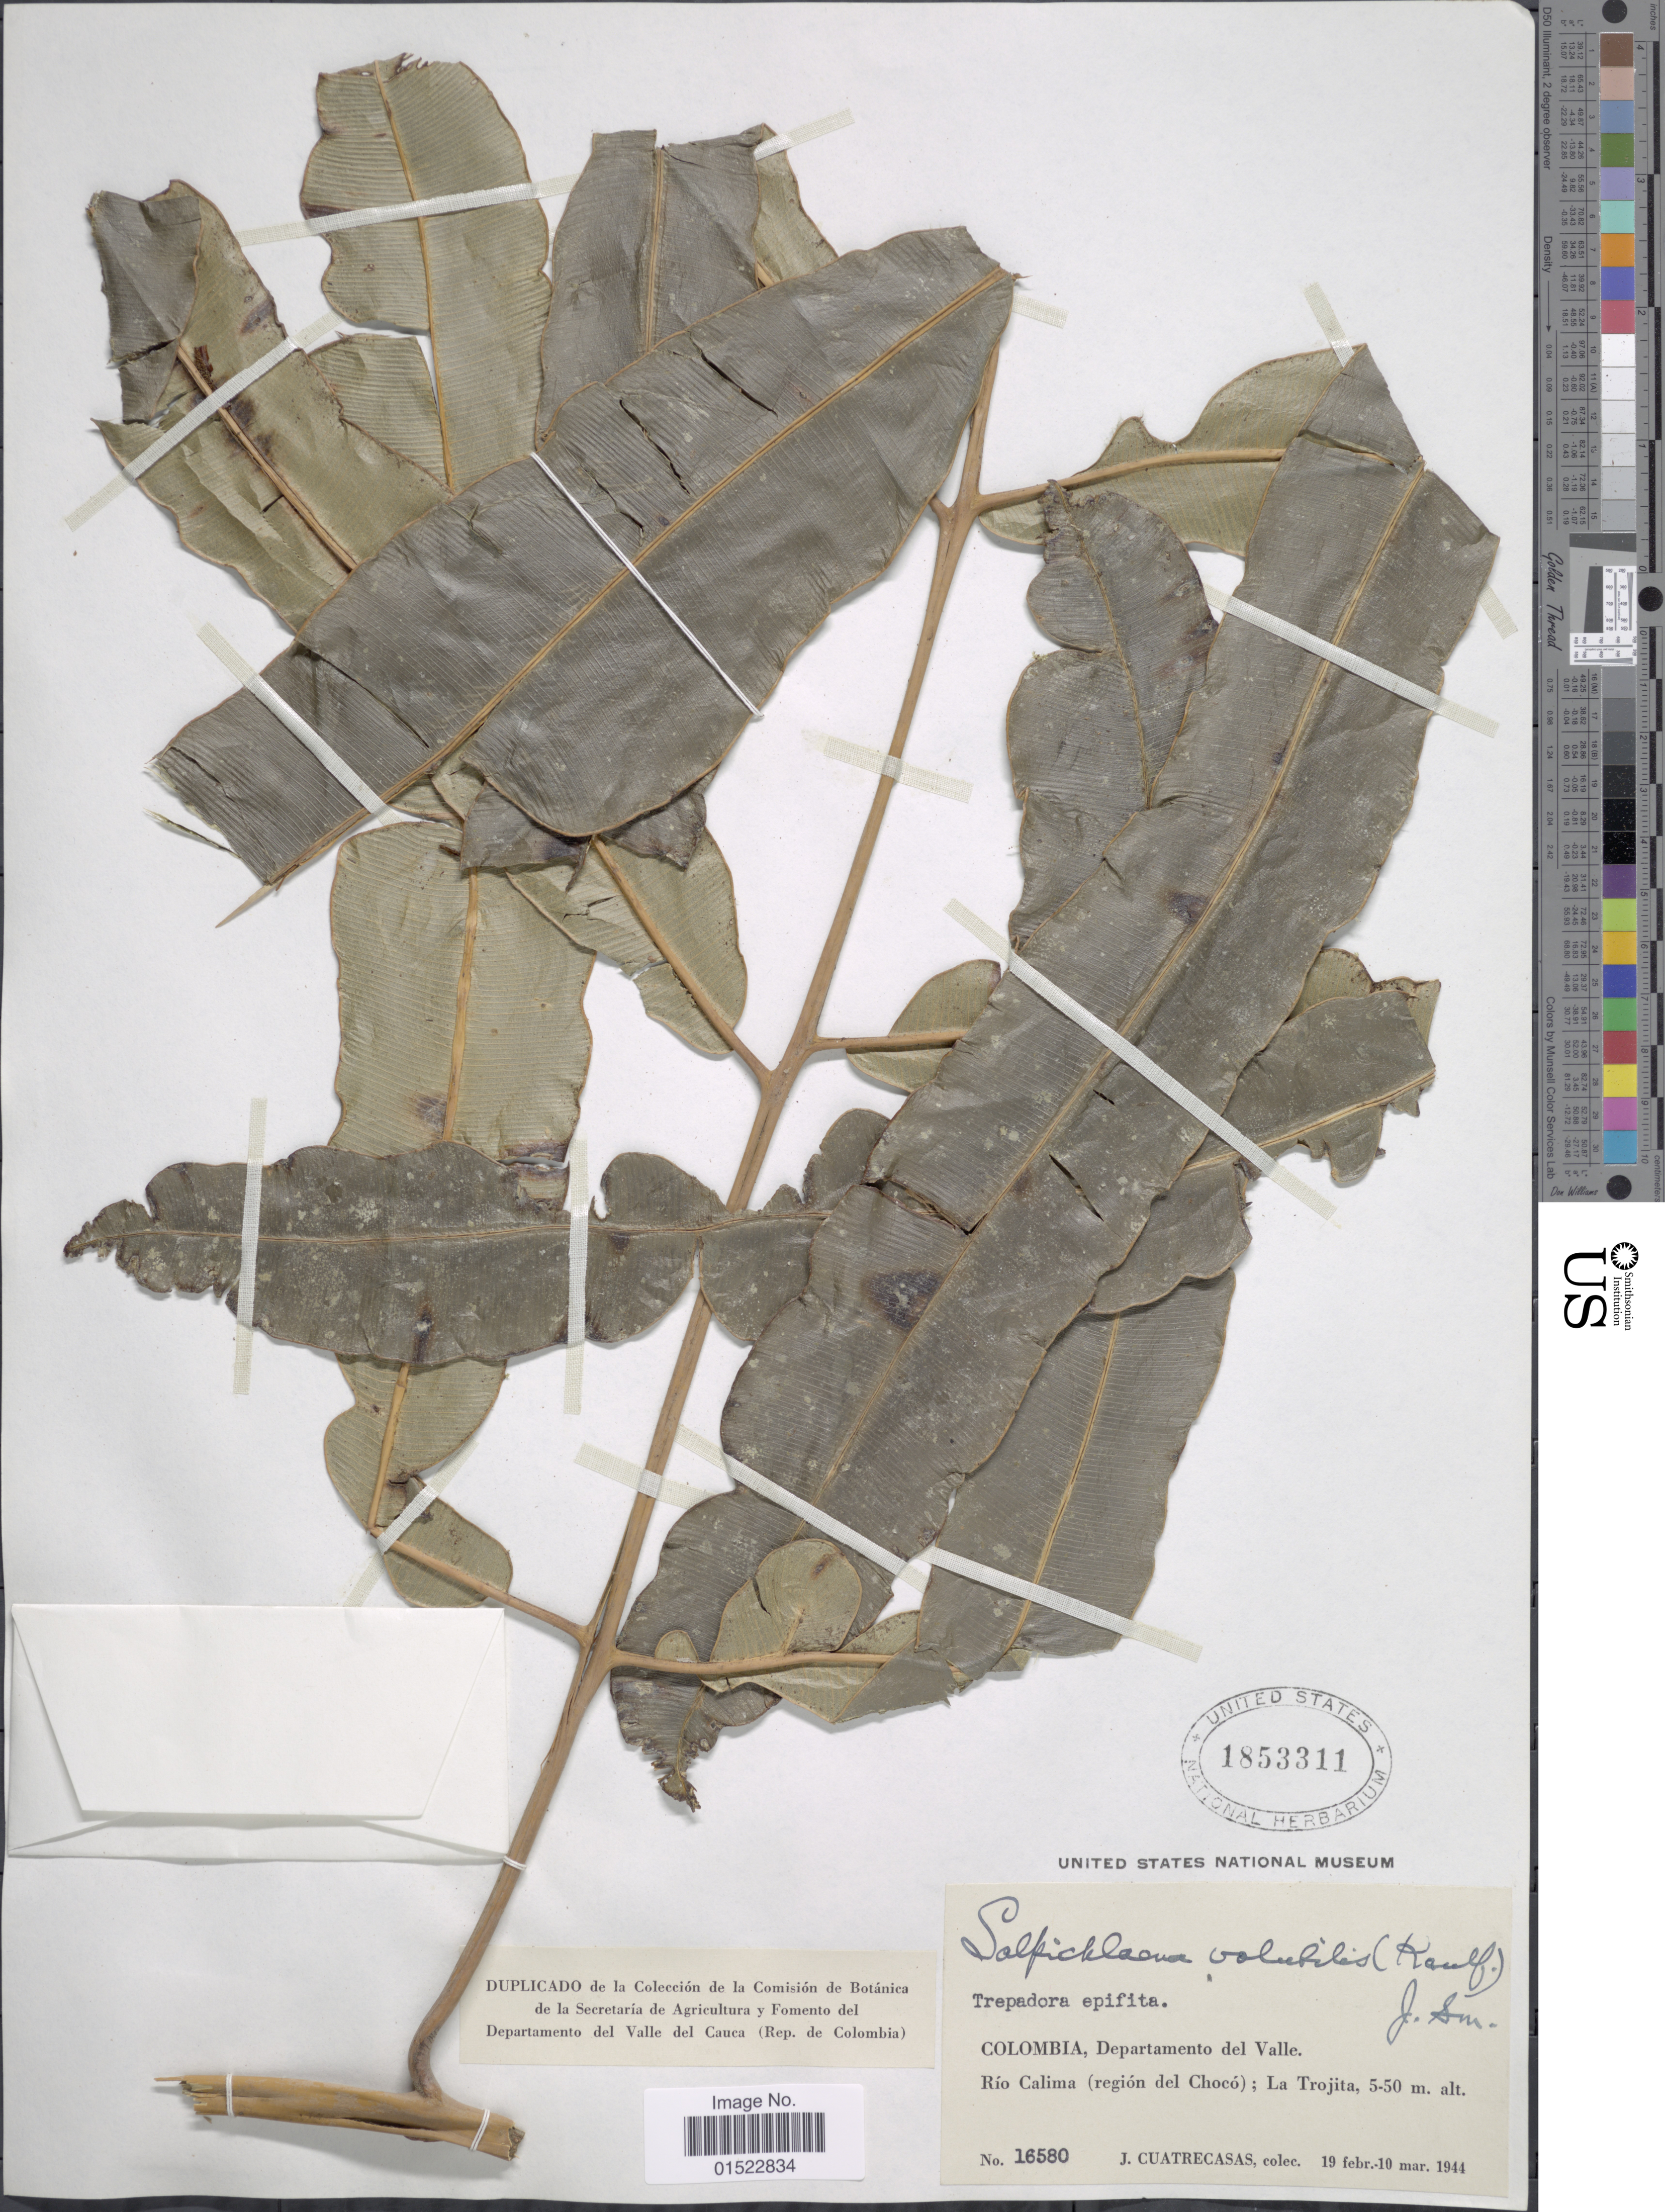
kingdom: Plantae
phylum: Tracheophyta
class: Polypodiopsida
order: Polypodiales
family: Blechnaceae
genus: Salpichlaena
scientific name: Salpichlaena volubilis subsp. volubilis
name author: (Kaulf.) J. Sm.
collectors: J. Cuatrecasas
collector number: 16580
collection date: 1944-02-19/1944-03-10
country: Colombia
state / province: Chocó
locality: Departamento del Valle, Rio Calima (region del Chocó), La Trojita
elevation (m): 5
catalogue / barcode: US 1853311